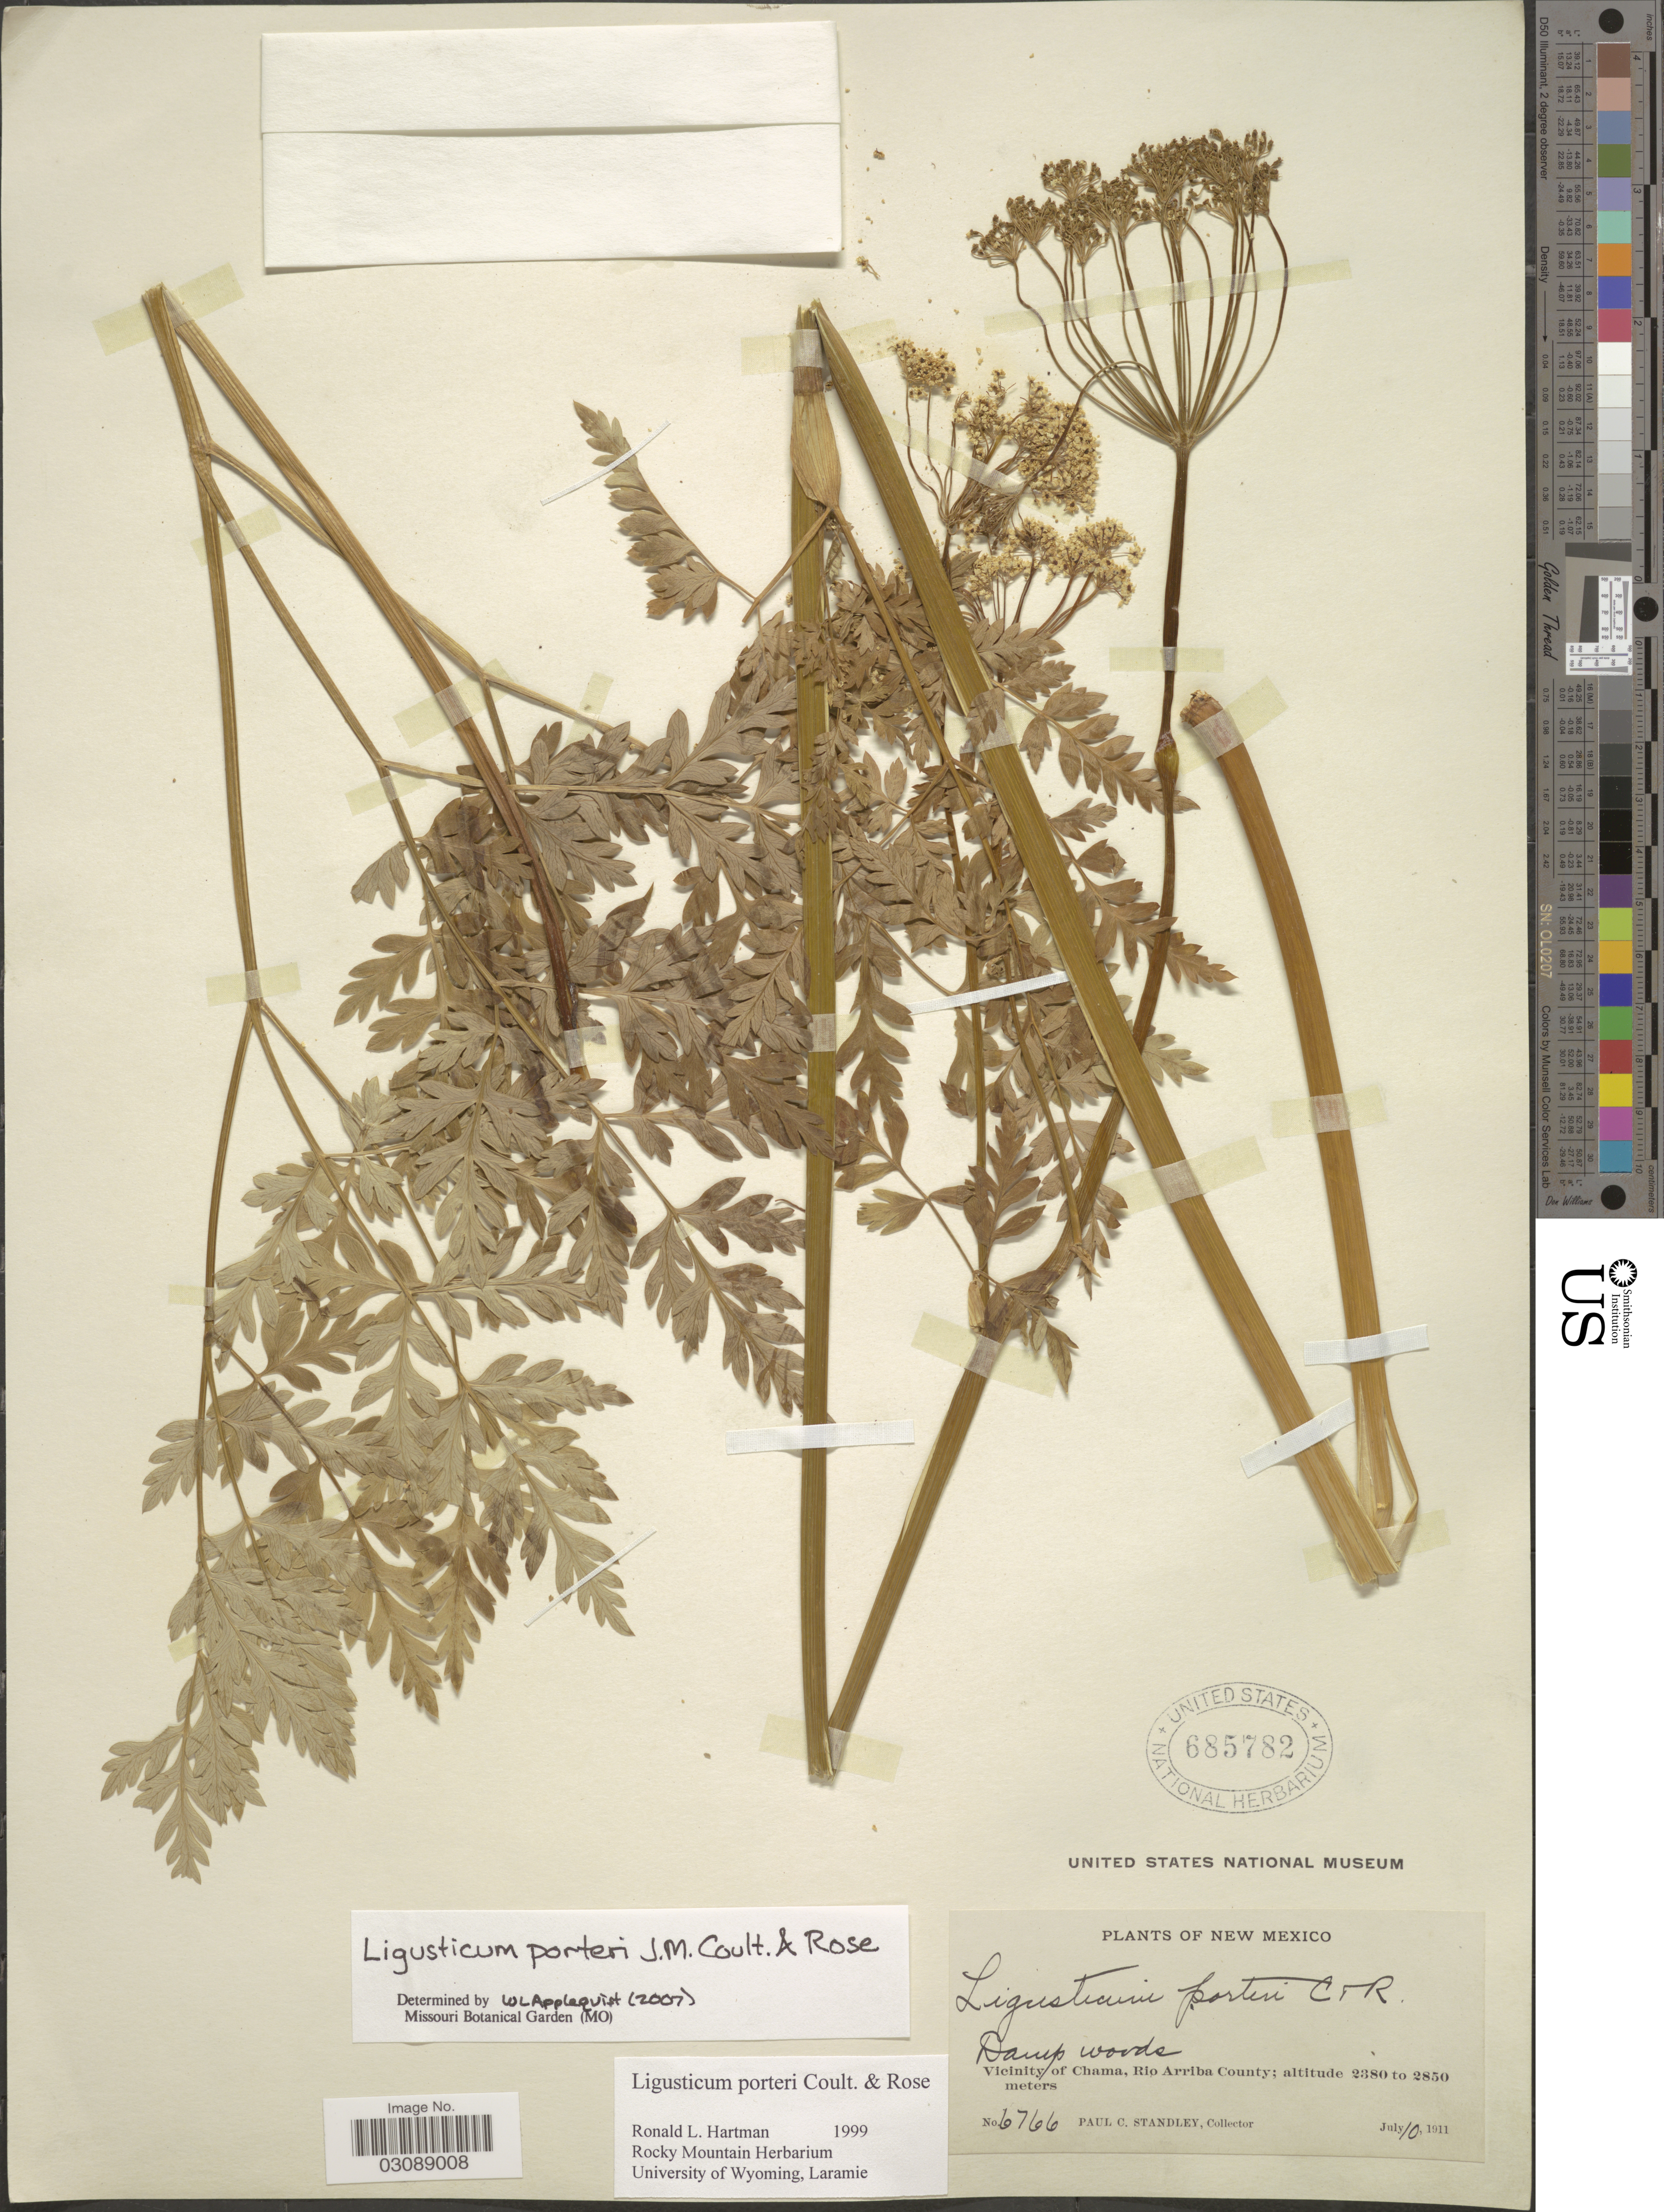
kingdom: Plantae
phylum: Tracheophyta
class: Magnoliopsida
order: Apiales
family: Apiaceae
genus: Ligusticum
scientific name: Ligusticum porteri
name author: J.M. Coult. & Rose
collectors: P. C. Standley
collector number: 6766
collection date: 1911-07-10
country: United States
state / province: New Mexico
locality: Vicinity of Chama, Rio Arriba County.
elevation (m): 2380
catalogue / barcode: US 685782